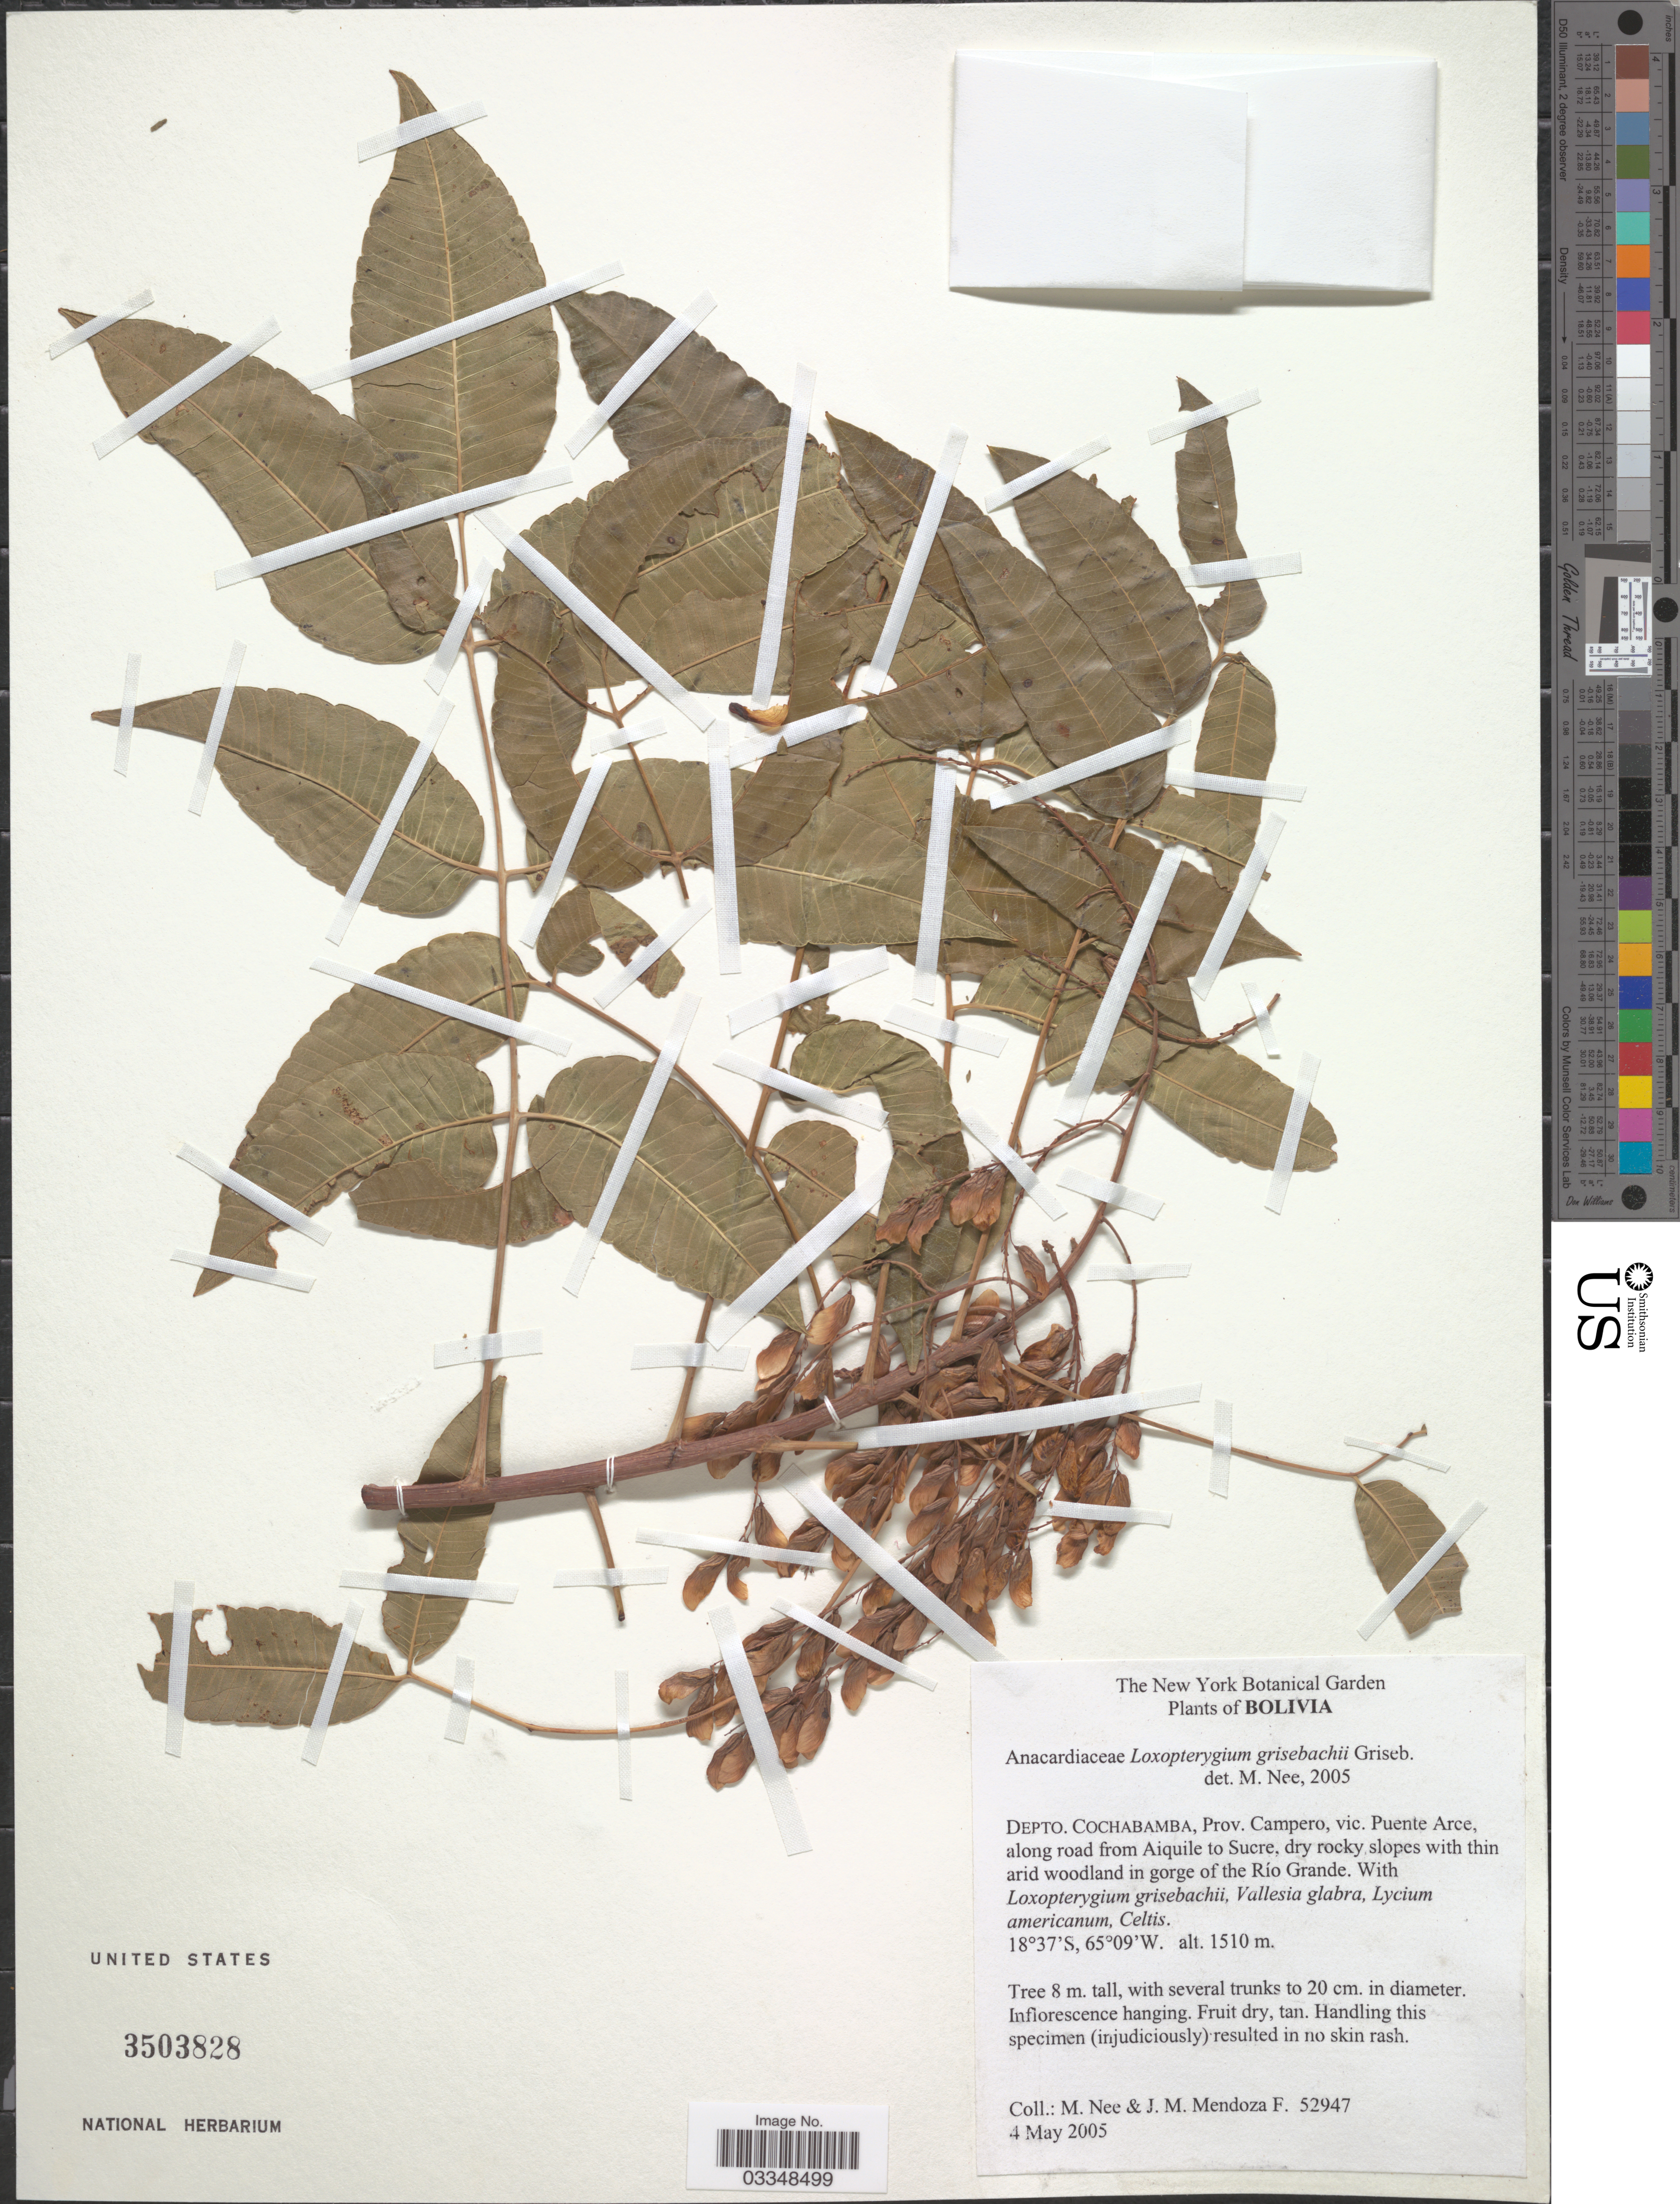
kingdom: Plantae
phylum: Tracheophyta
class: Magnoliopsida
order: Sapindales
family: Anacardiaceae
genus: Loxopterygium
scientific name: Loxopterygium grisebachii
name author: Hieron. & Lorentz ex Griseb.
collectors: M. Nee & J. M. Mendoza F.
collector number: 52947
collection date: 2005-05-04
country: Bolivia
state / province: Cochabamba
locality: Depto. Cochabamba, Prov. Campero, vic. Puente Arce, along road from Aiquile to Sucre, dry rocky slopes with thin arid woodland in gorge of the Río Grande.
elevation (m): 1510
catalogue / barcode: US 3503828